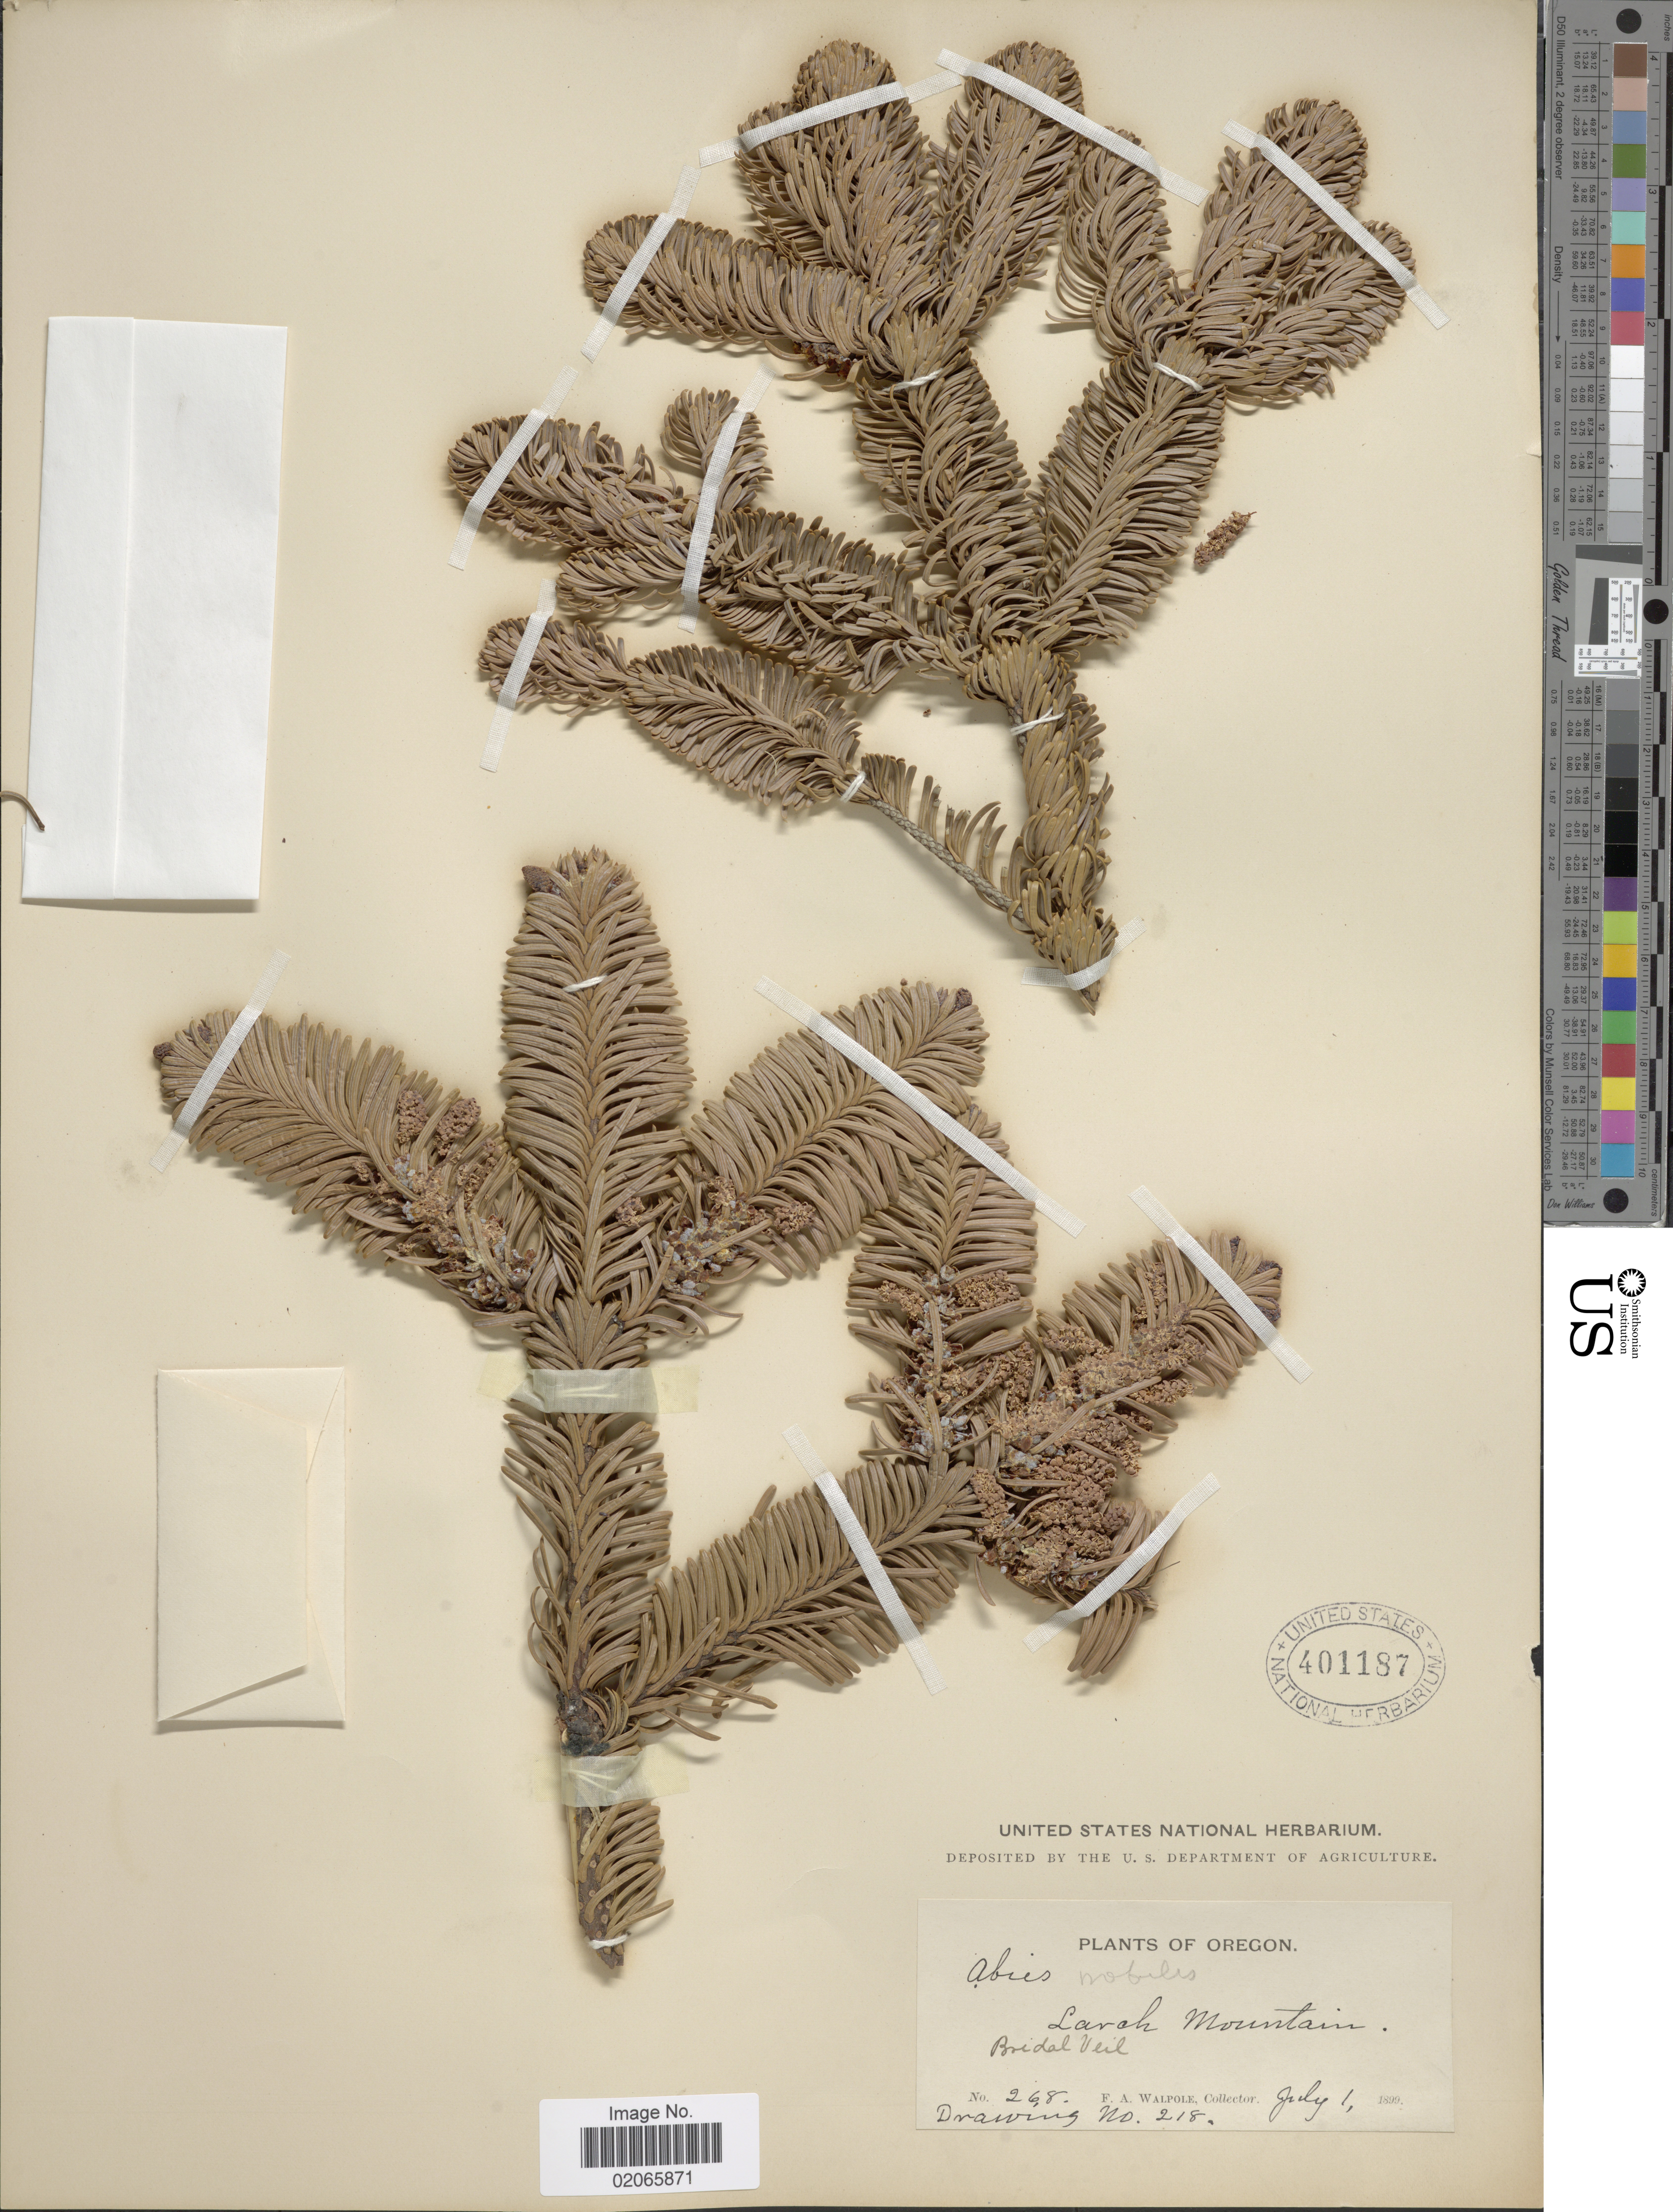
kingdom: Plantae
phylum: Tracheophyta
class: Pinopsida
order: Pinales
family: Pinaceae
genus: Abies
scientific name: Abies nobilis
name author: (Douglas ex D. Don) Lindl.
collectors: F. Walpole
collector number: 268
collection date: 1899-07-01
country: United States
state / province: Oregon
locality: Larch Mountain. Bridal Veil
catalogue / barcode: US 401187